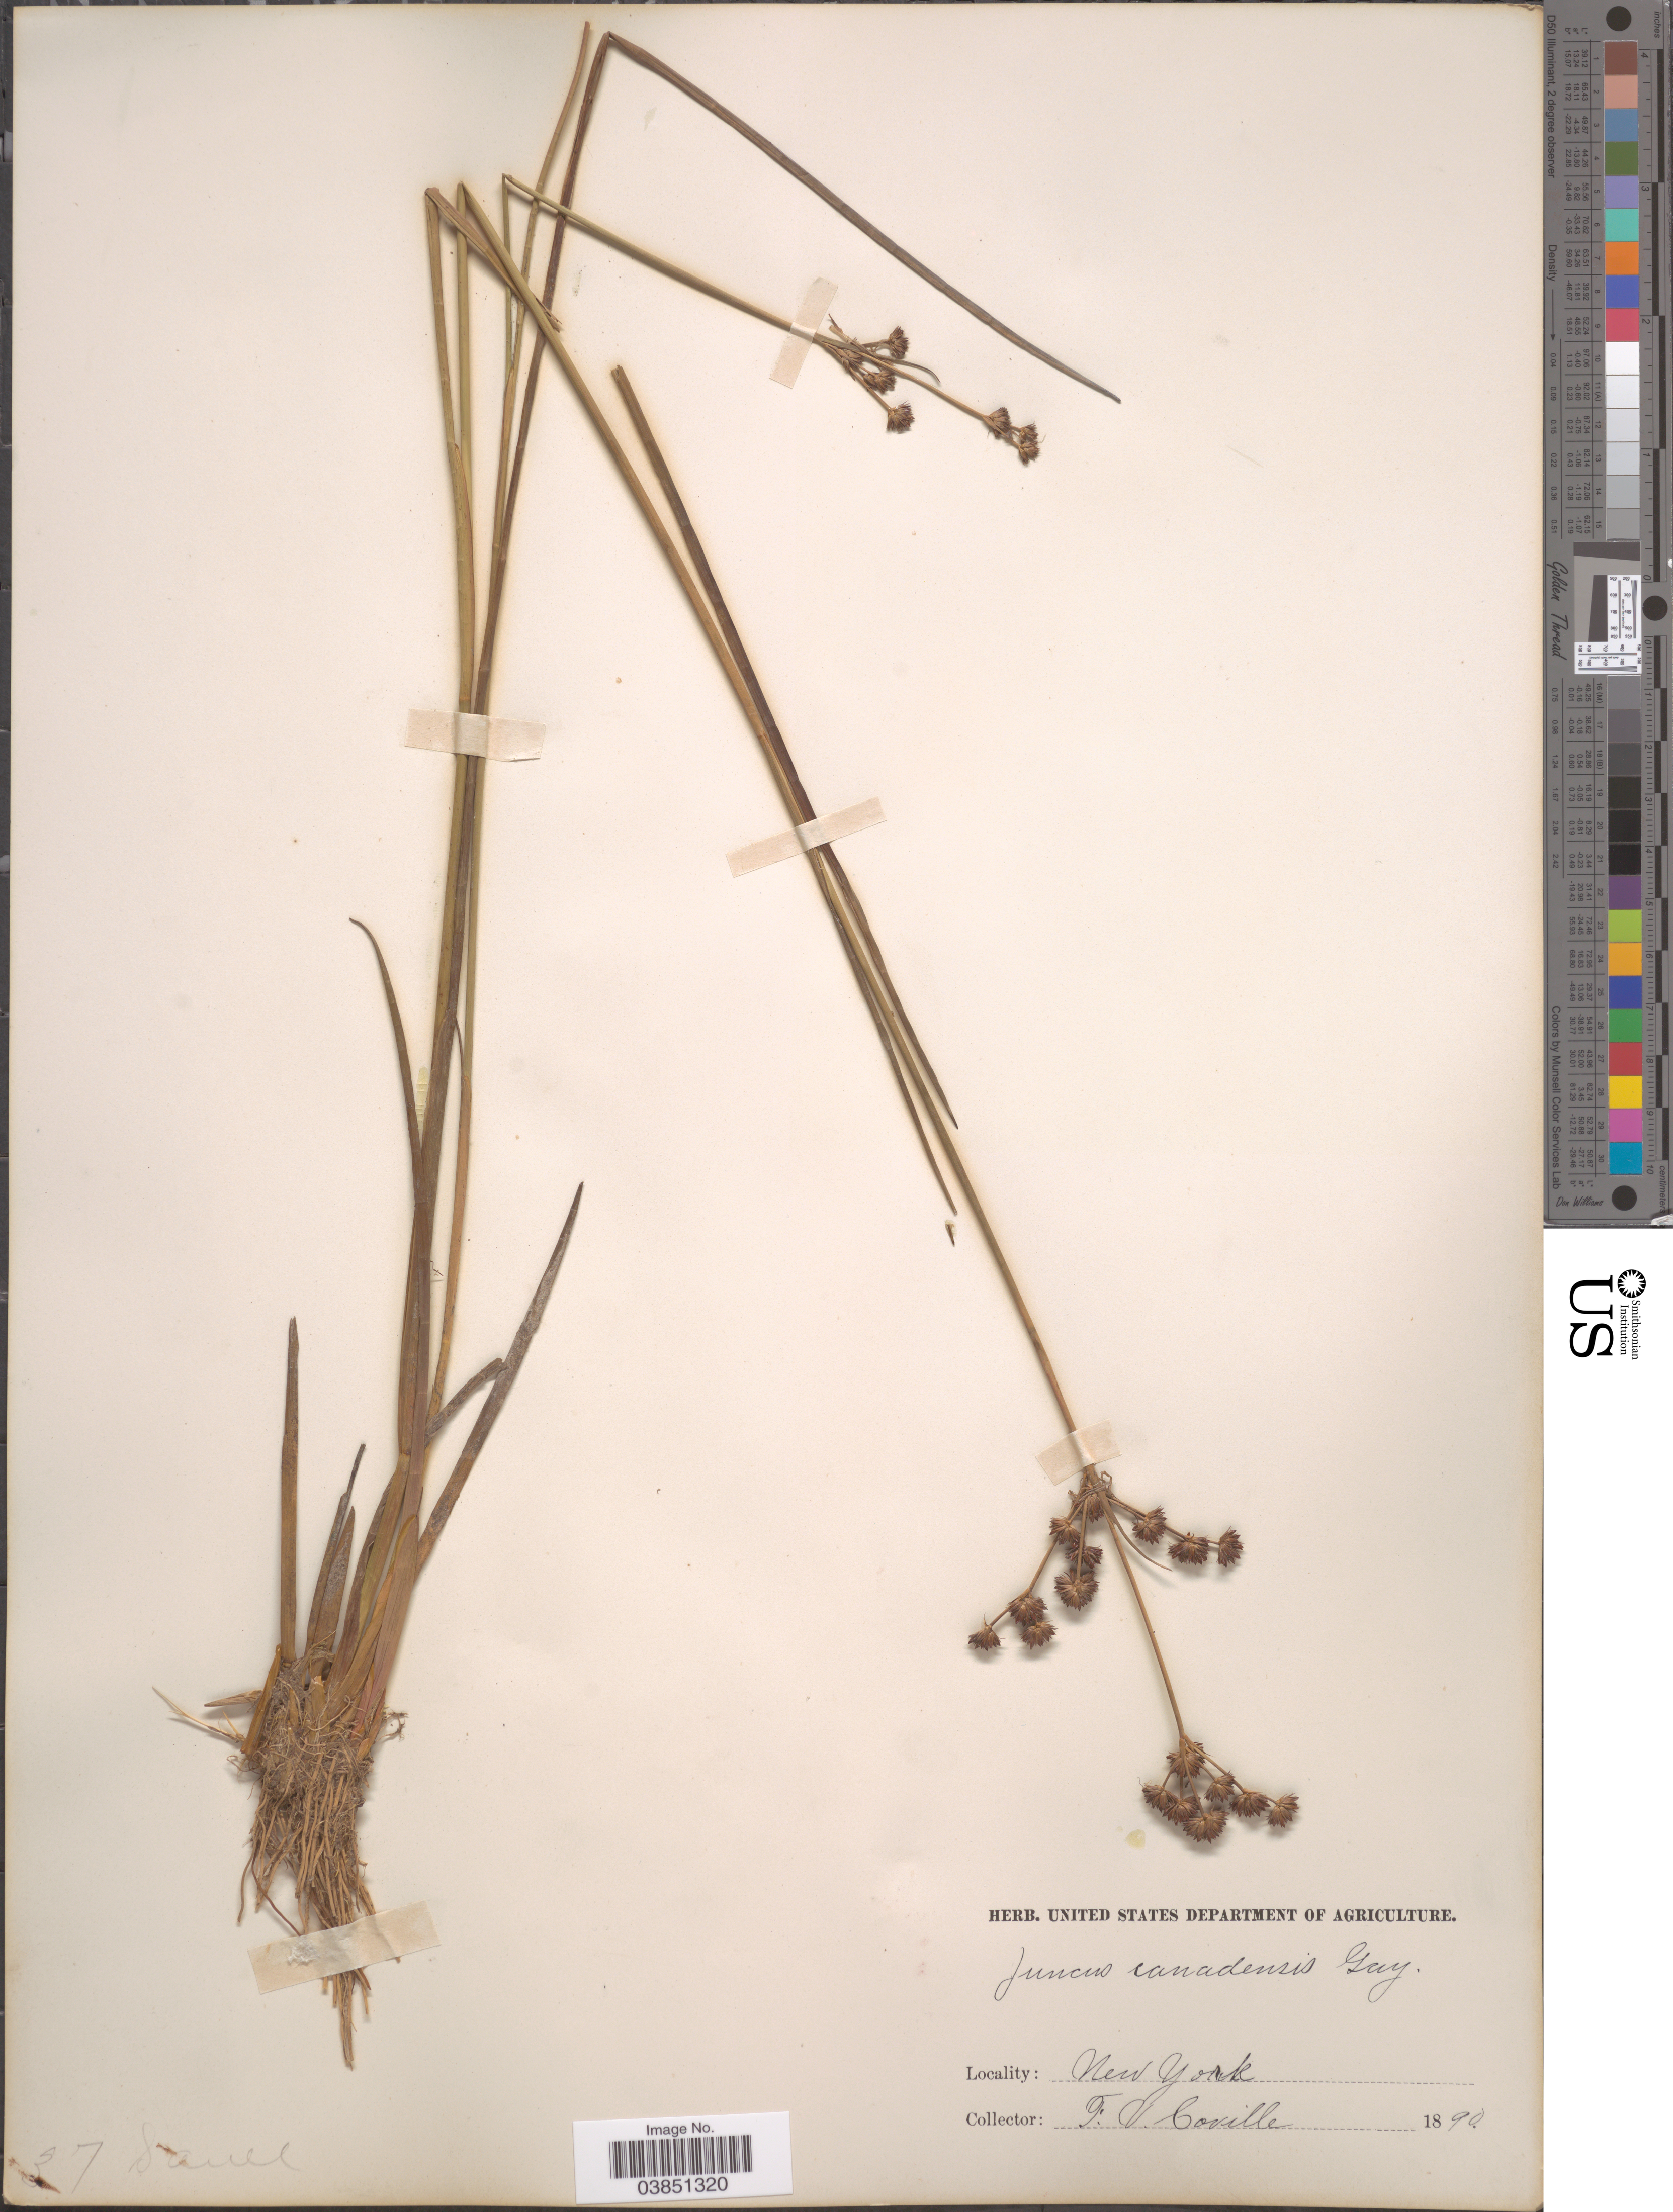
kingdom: Plantae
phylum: Tracheophyta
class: Liliopsida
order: Poales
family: Juncaceae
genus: Juncus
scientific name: Juncus canadensis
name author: J. Gay ex Laharpe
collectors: F. V. Coville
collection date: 1890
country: United States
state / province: New York